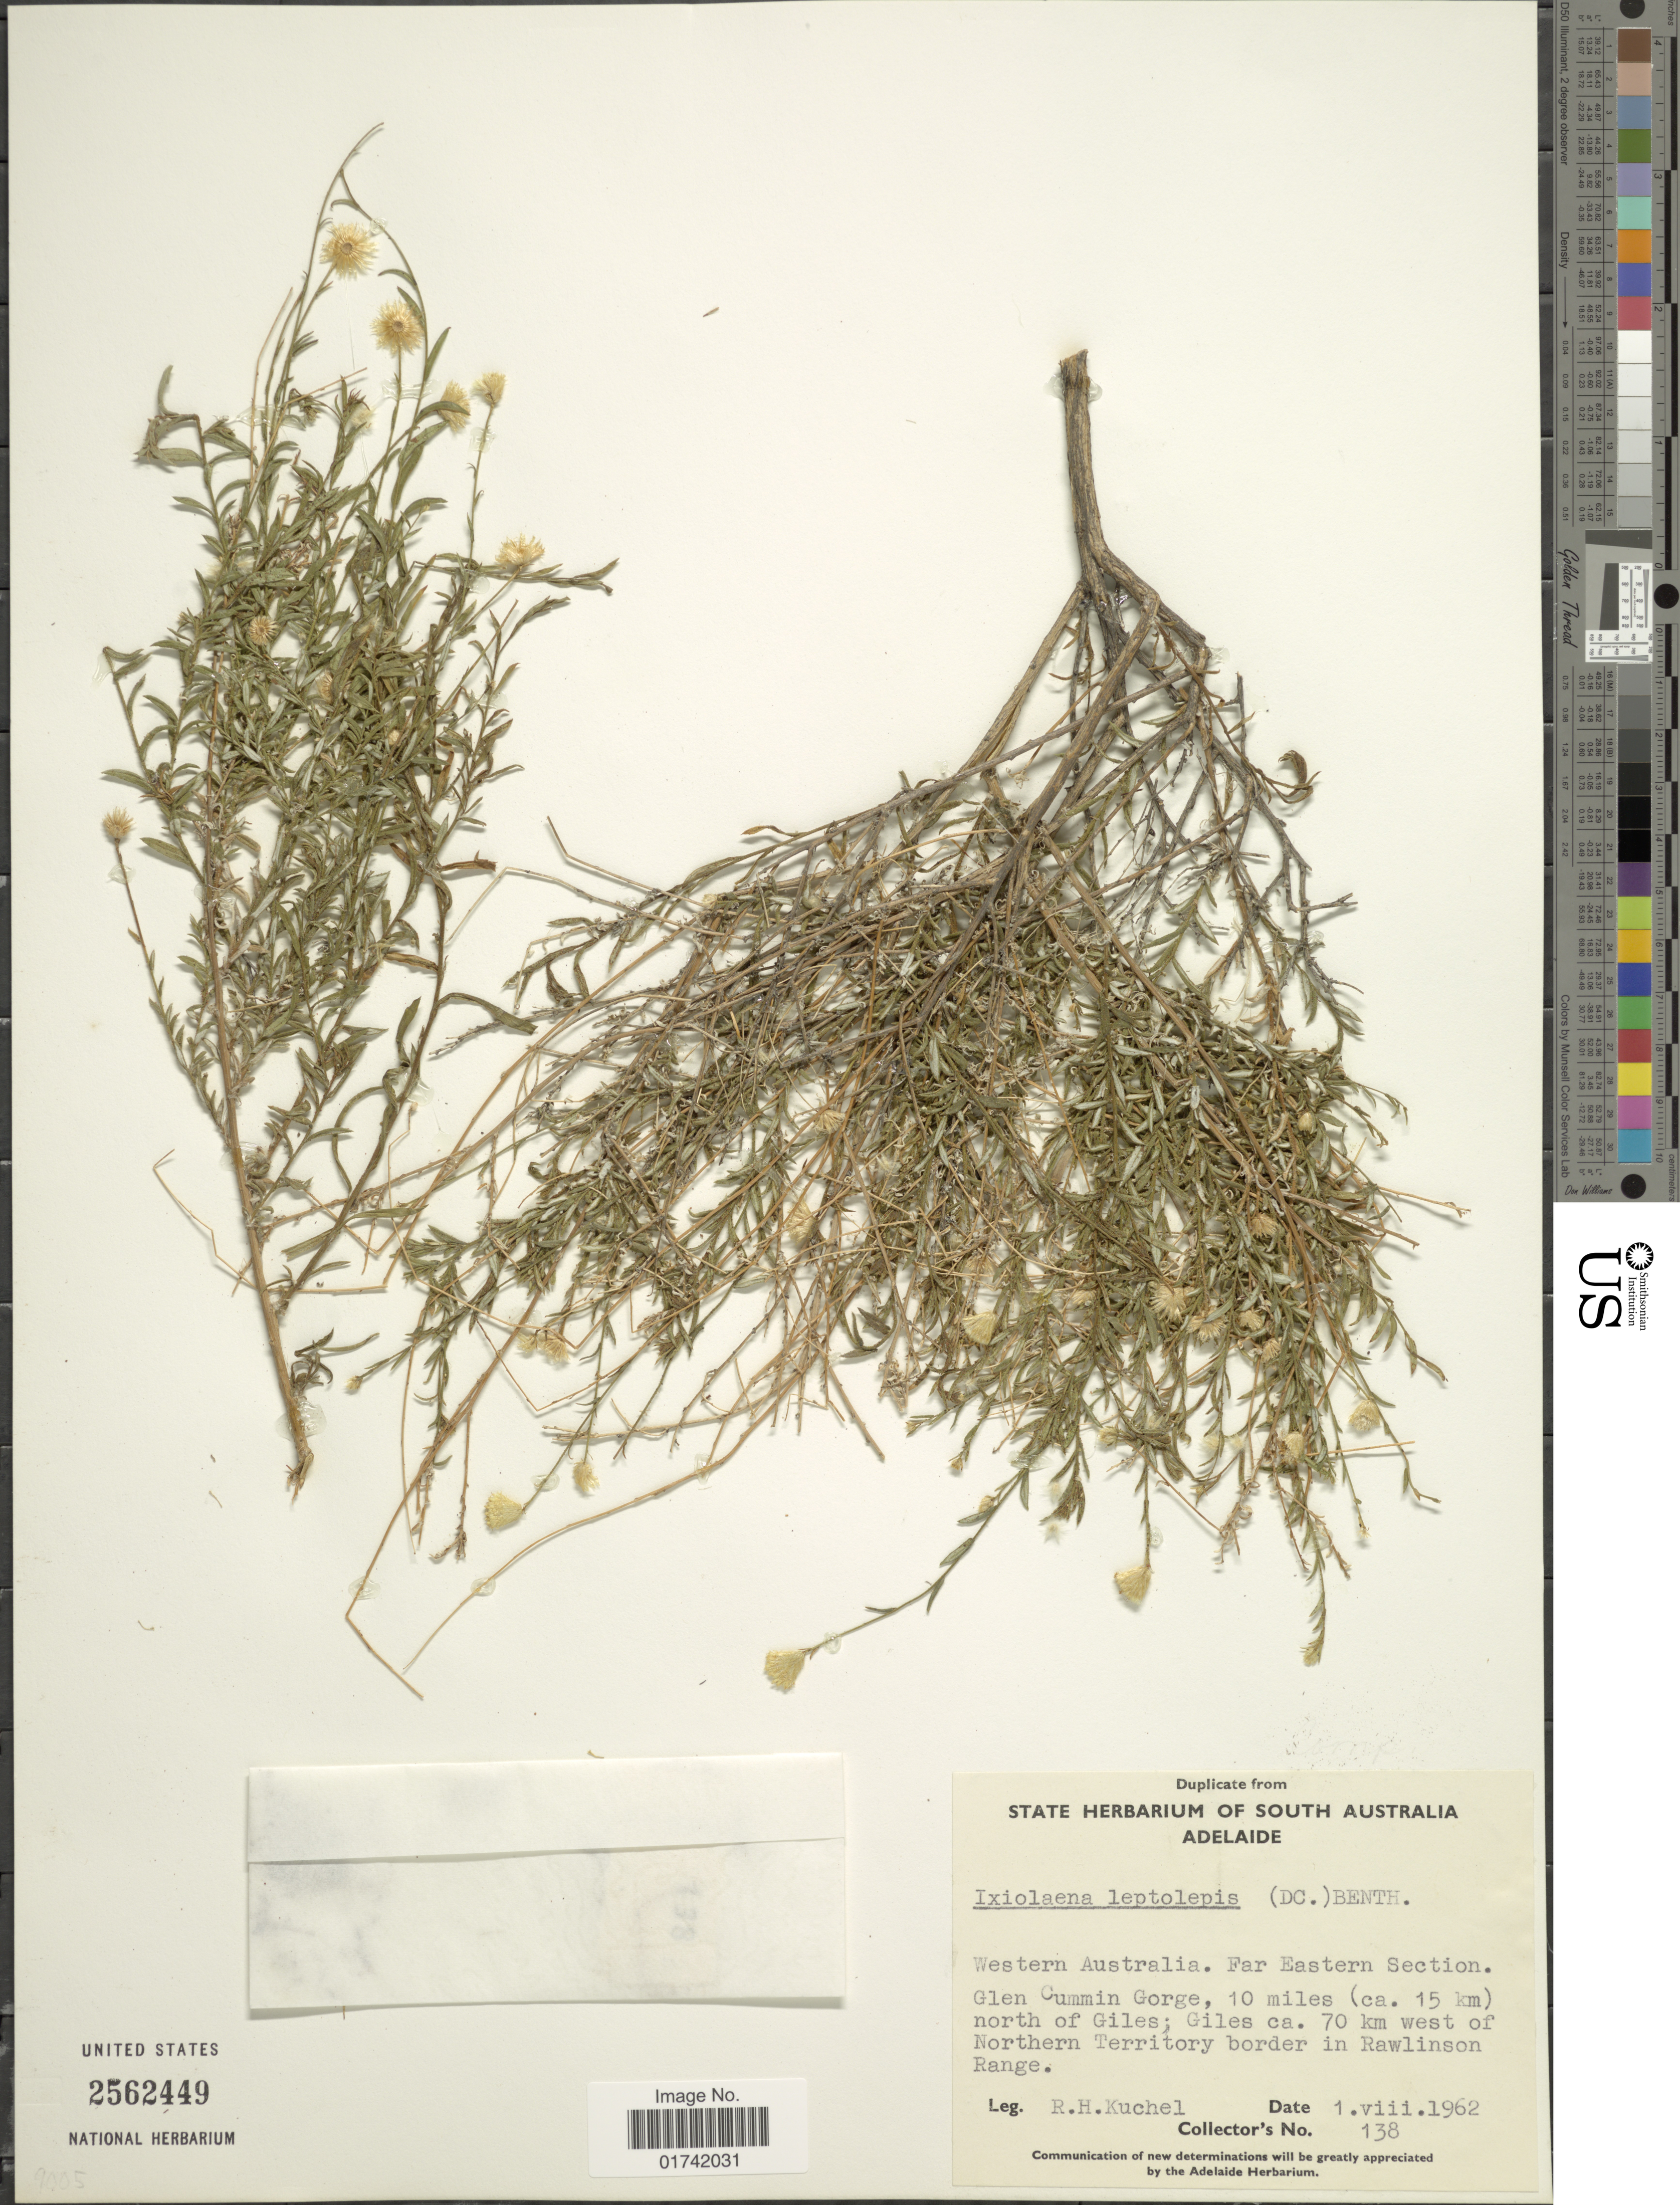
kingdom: Plantae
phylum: Tracheophyta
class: Magnoliopsida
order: Asterales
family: Asteraceae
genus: Ixiolaena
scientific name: Ixiolaena leptolepis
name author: (DC.) Benth.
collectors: R. Kuchel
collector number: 138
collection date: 1962-08-01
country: Australia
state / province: Western Australia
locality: Far Eastern Section. Glen Cummin Gorge, 10 miles (ca. 15 km) north of Giles; Giles ca. 70 km west of Northern Territory border in Rawlinson Range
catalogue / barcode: US 2562449